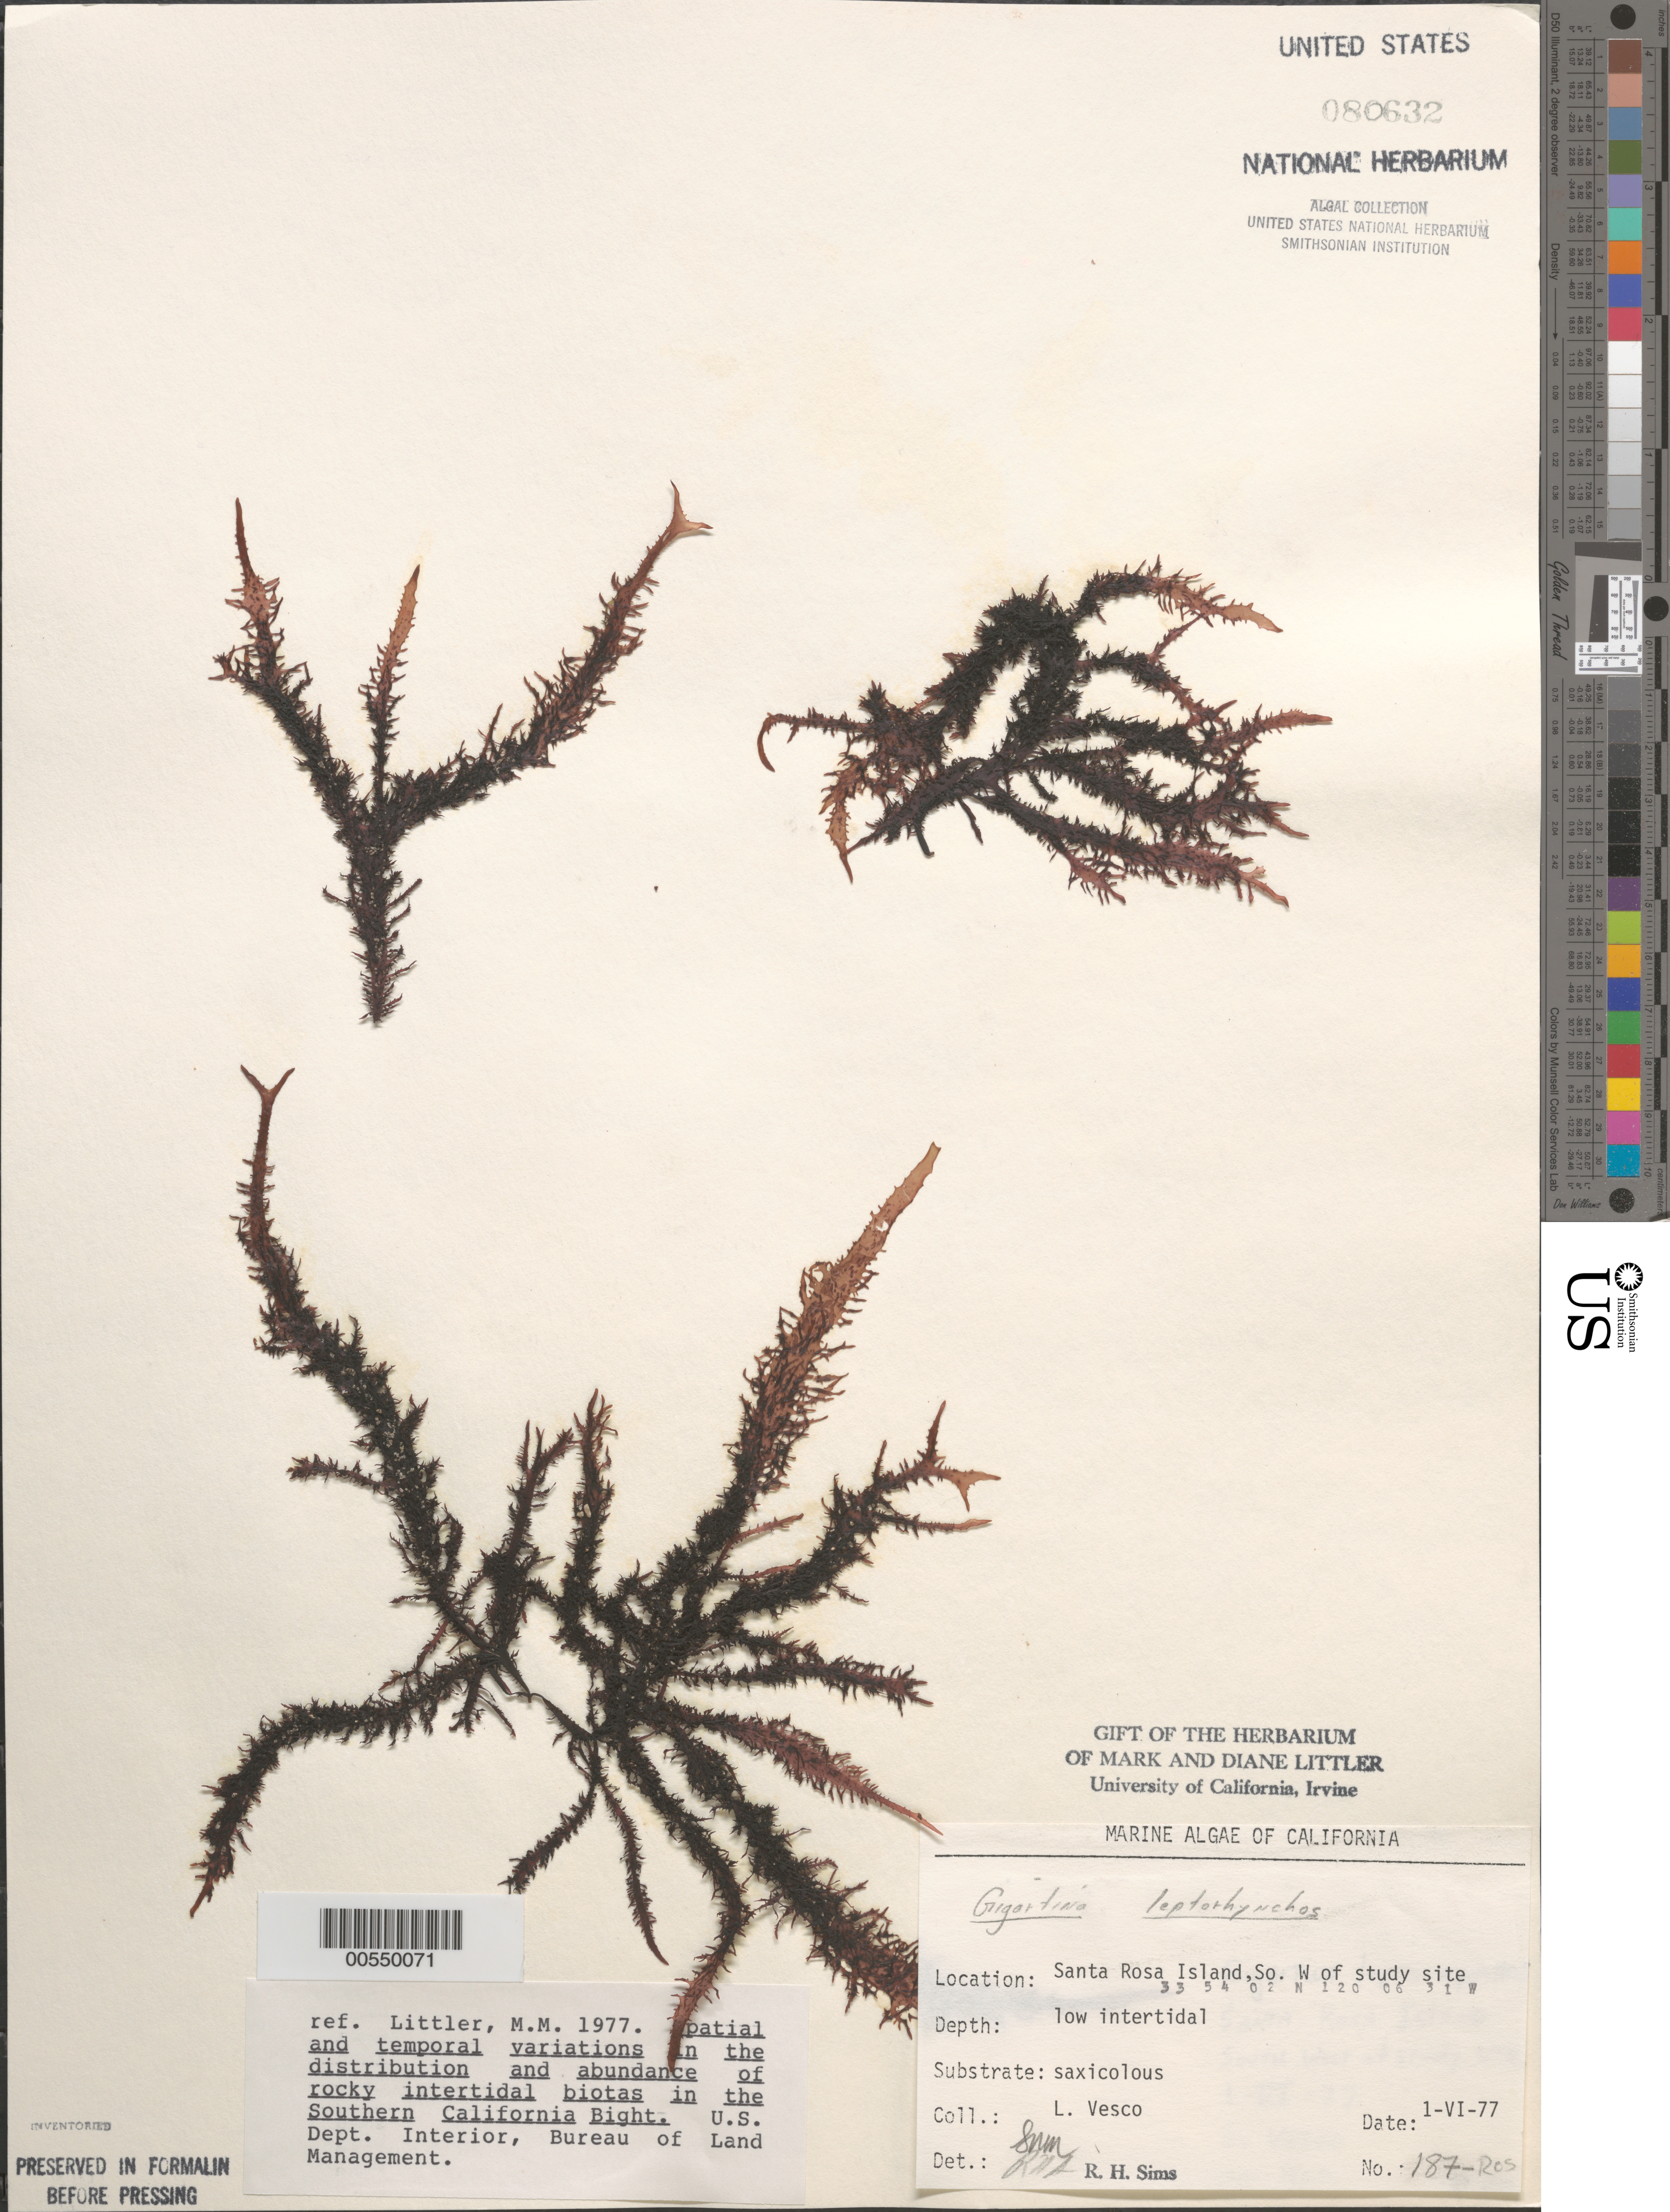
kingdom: Plantae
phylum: Rhodophyta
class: Florideophyceae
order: Gigartinales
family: Gigartinaceae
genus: Mazzaella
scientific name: Mazzaella leptorhynchos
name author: (J. Agardh) Leister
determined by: Algae name updating Project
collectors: L. Vesco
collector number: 187-ROS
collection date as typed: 01 Jun 1977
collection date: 1977-06-01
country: United States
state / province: California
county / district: Santa Barbara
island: Santa Rosa Island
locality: Johnson's Lee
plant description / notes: BLM-SOCALBIGHT Rocky Intertidal Survey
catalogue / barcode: US 80632